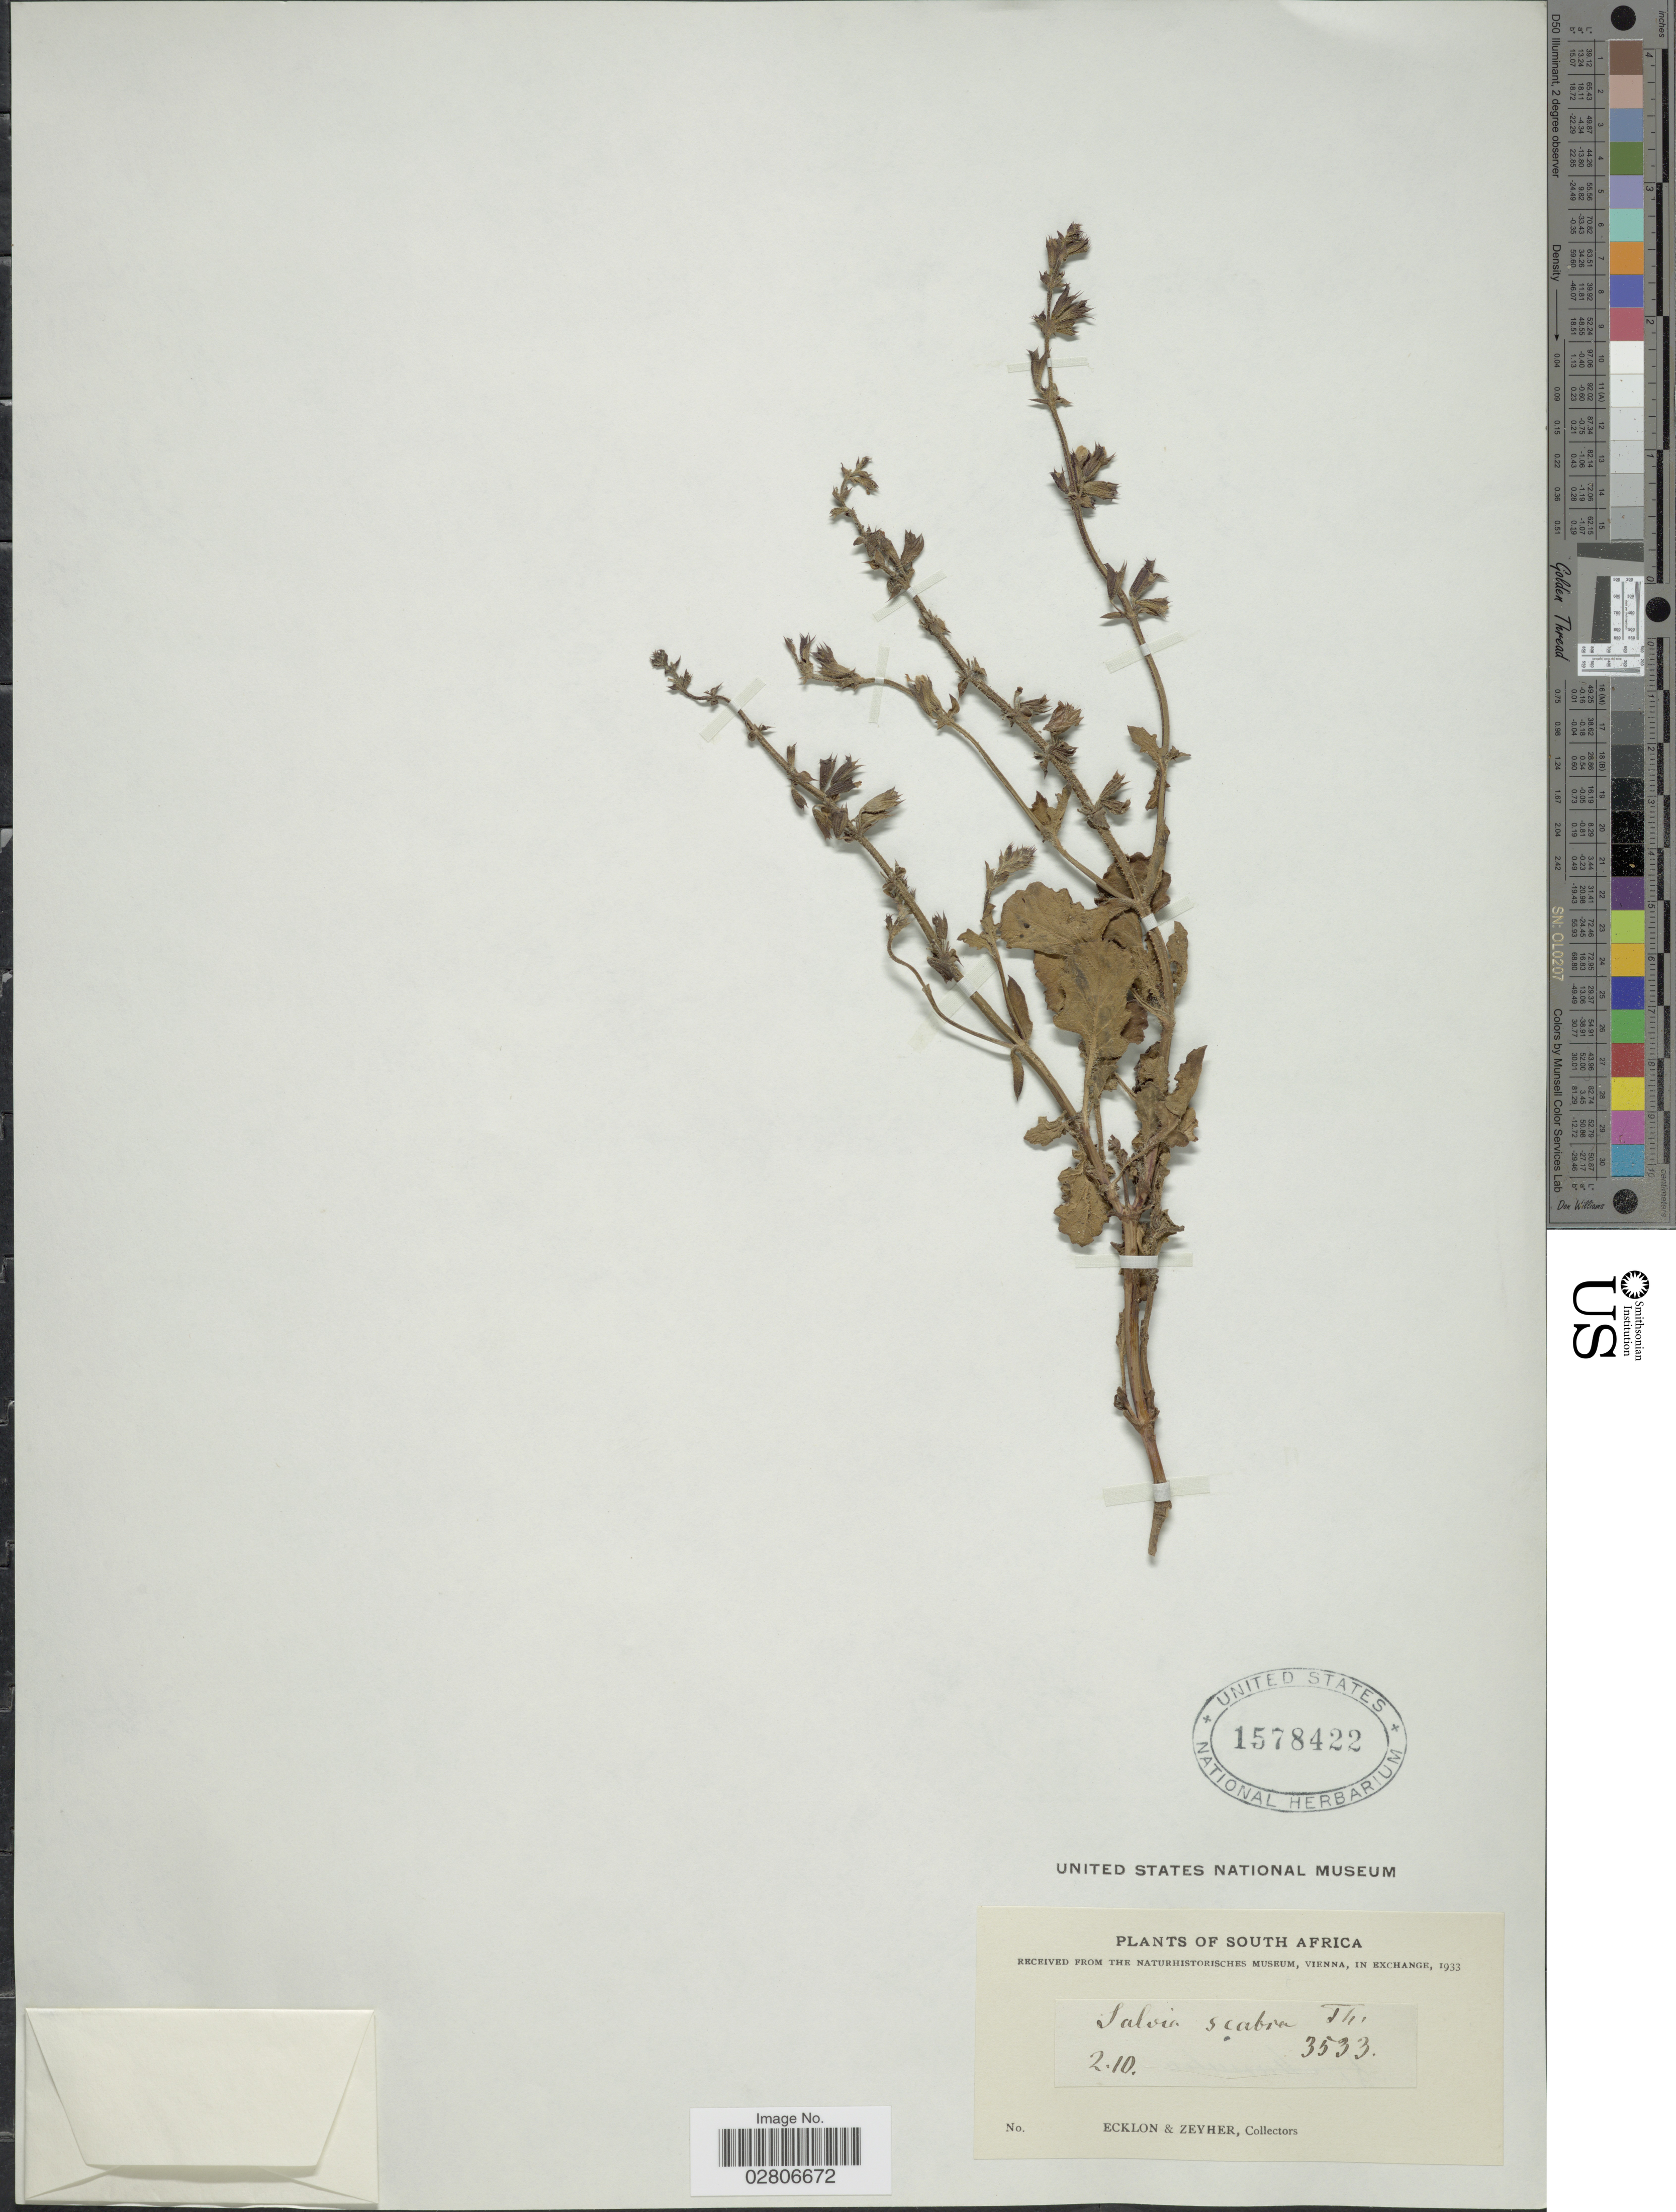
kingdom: Plantae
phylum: Tracheophyta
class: Magnoliopsida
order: Lamiales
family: Lamiaceae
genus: Salvia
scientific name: Salvia scabra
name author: Thunb.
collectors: -. Ecklon & -. Zeyher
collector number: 3533?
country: South Africa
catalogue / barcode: US 1578422